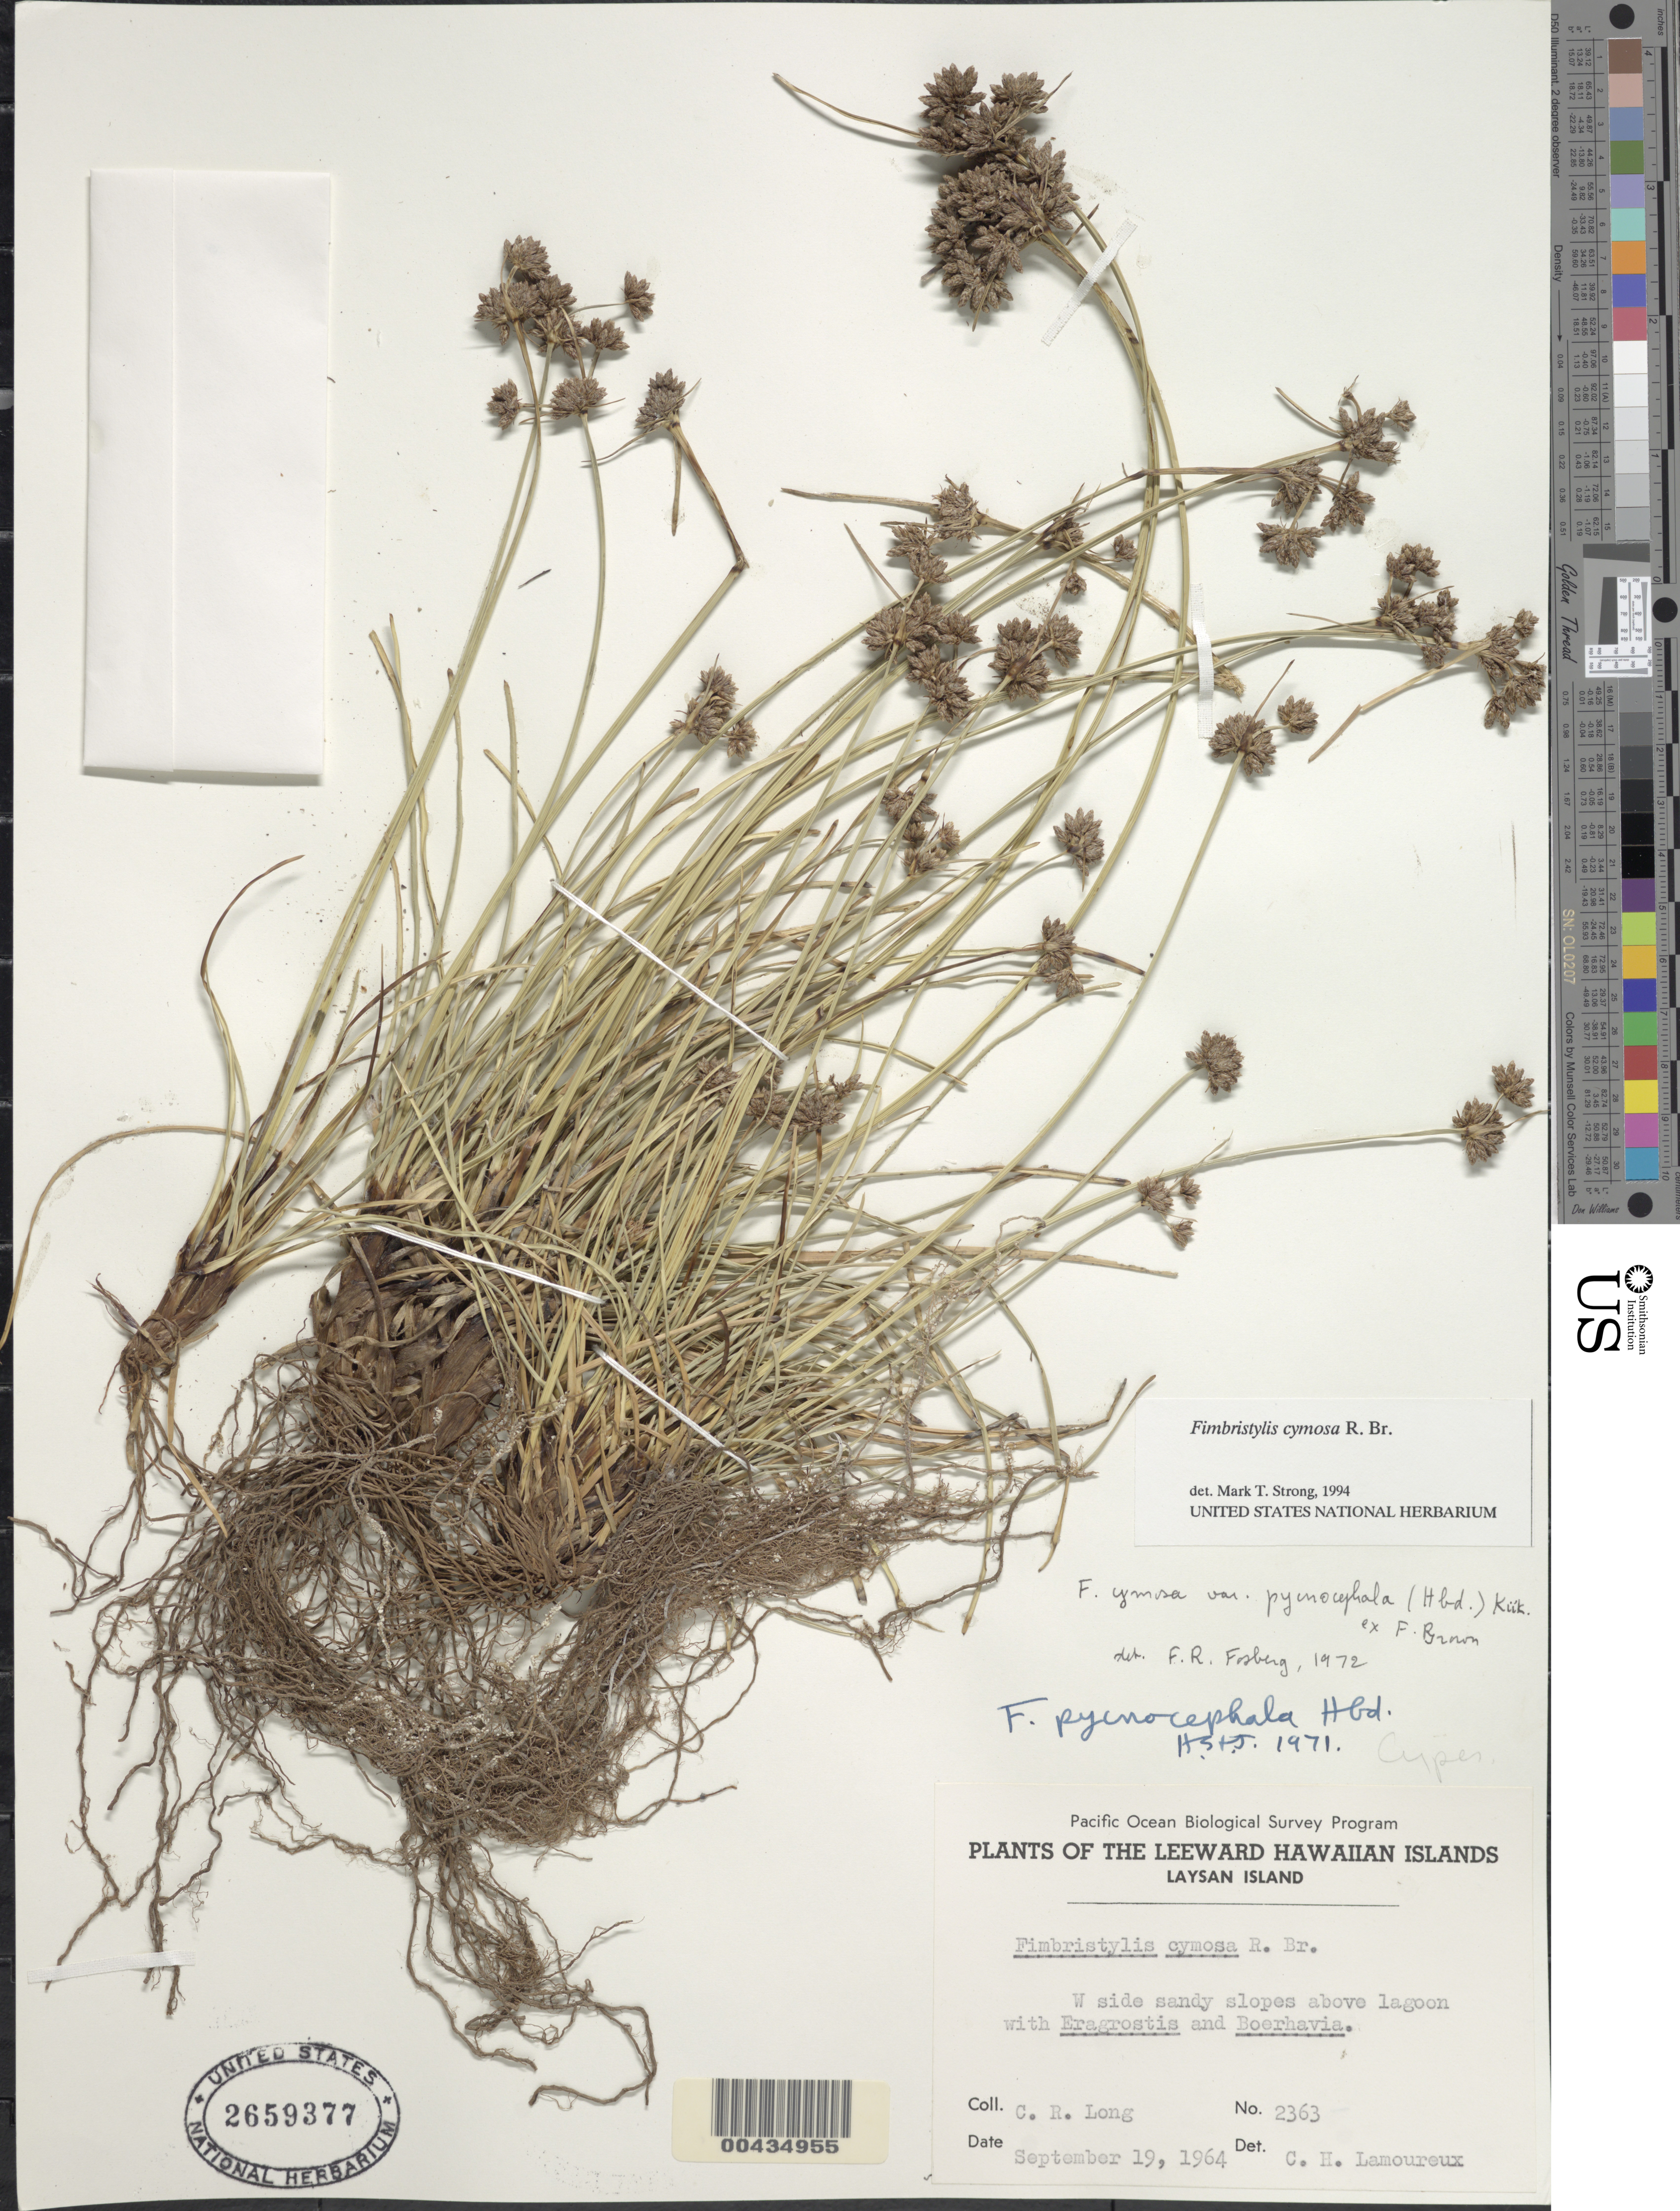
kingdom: Plantae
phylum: Tracheophyta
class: Liliopsida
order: Poales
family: Cyperaceae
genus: Fimbristylis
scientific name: Fimbristylis cymosa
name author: R. Br.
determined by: Strong, M. T., (US), Smithsonian Institution - National Museum of Natural History (UNITED STATES)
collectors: C. Long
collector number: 2363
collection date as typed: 19 Sep 1964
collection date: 1964-09-19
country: United States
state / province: Hawaii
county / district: Honolulu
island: Laysan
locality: W side slopes above lagoon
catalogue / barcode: US 2659377